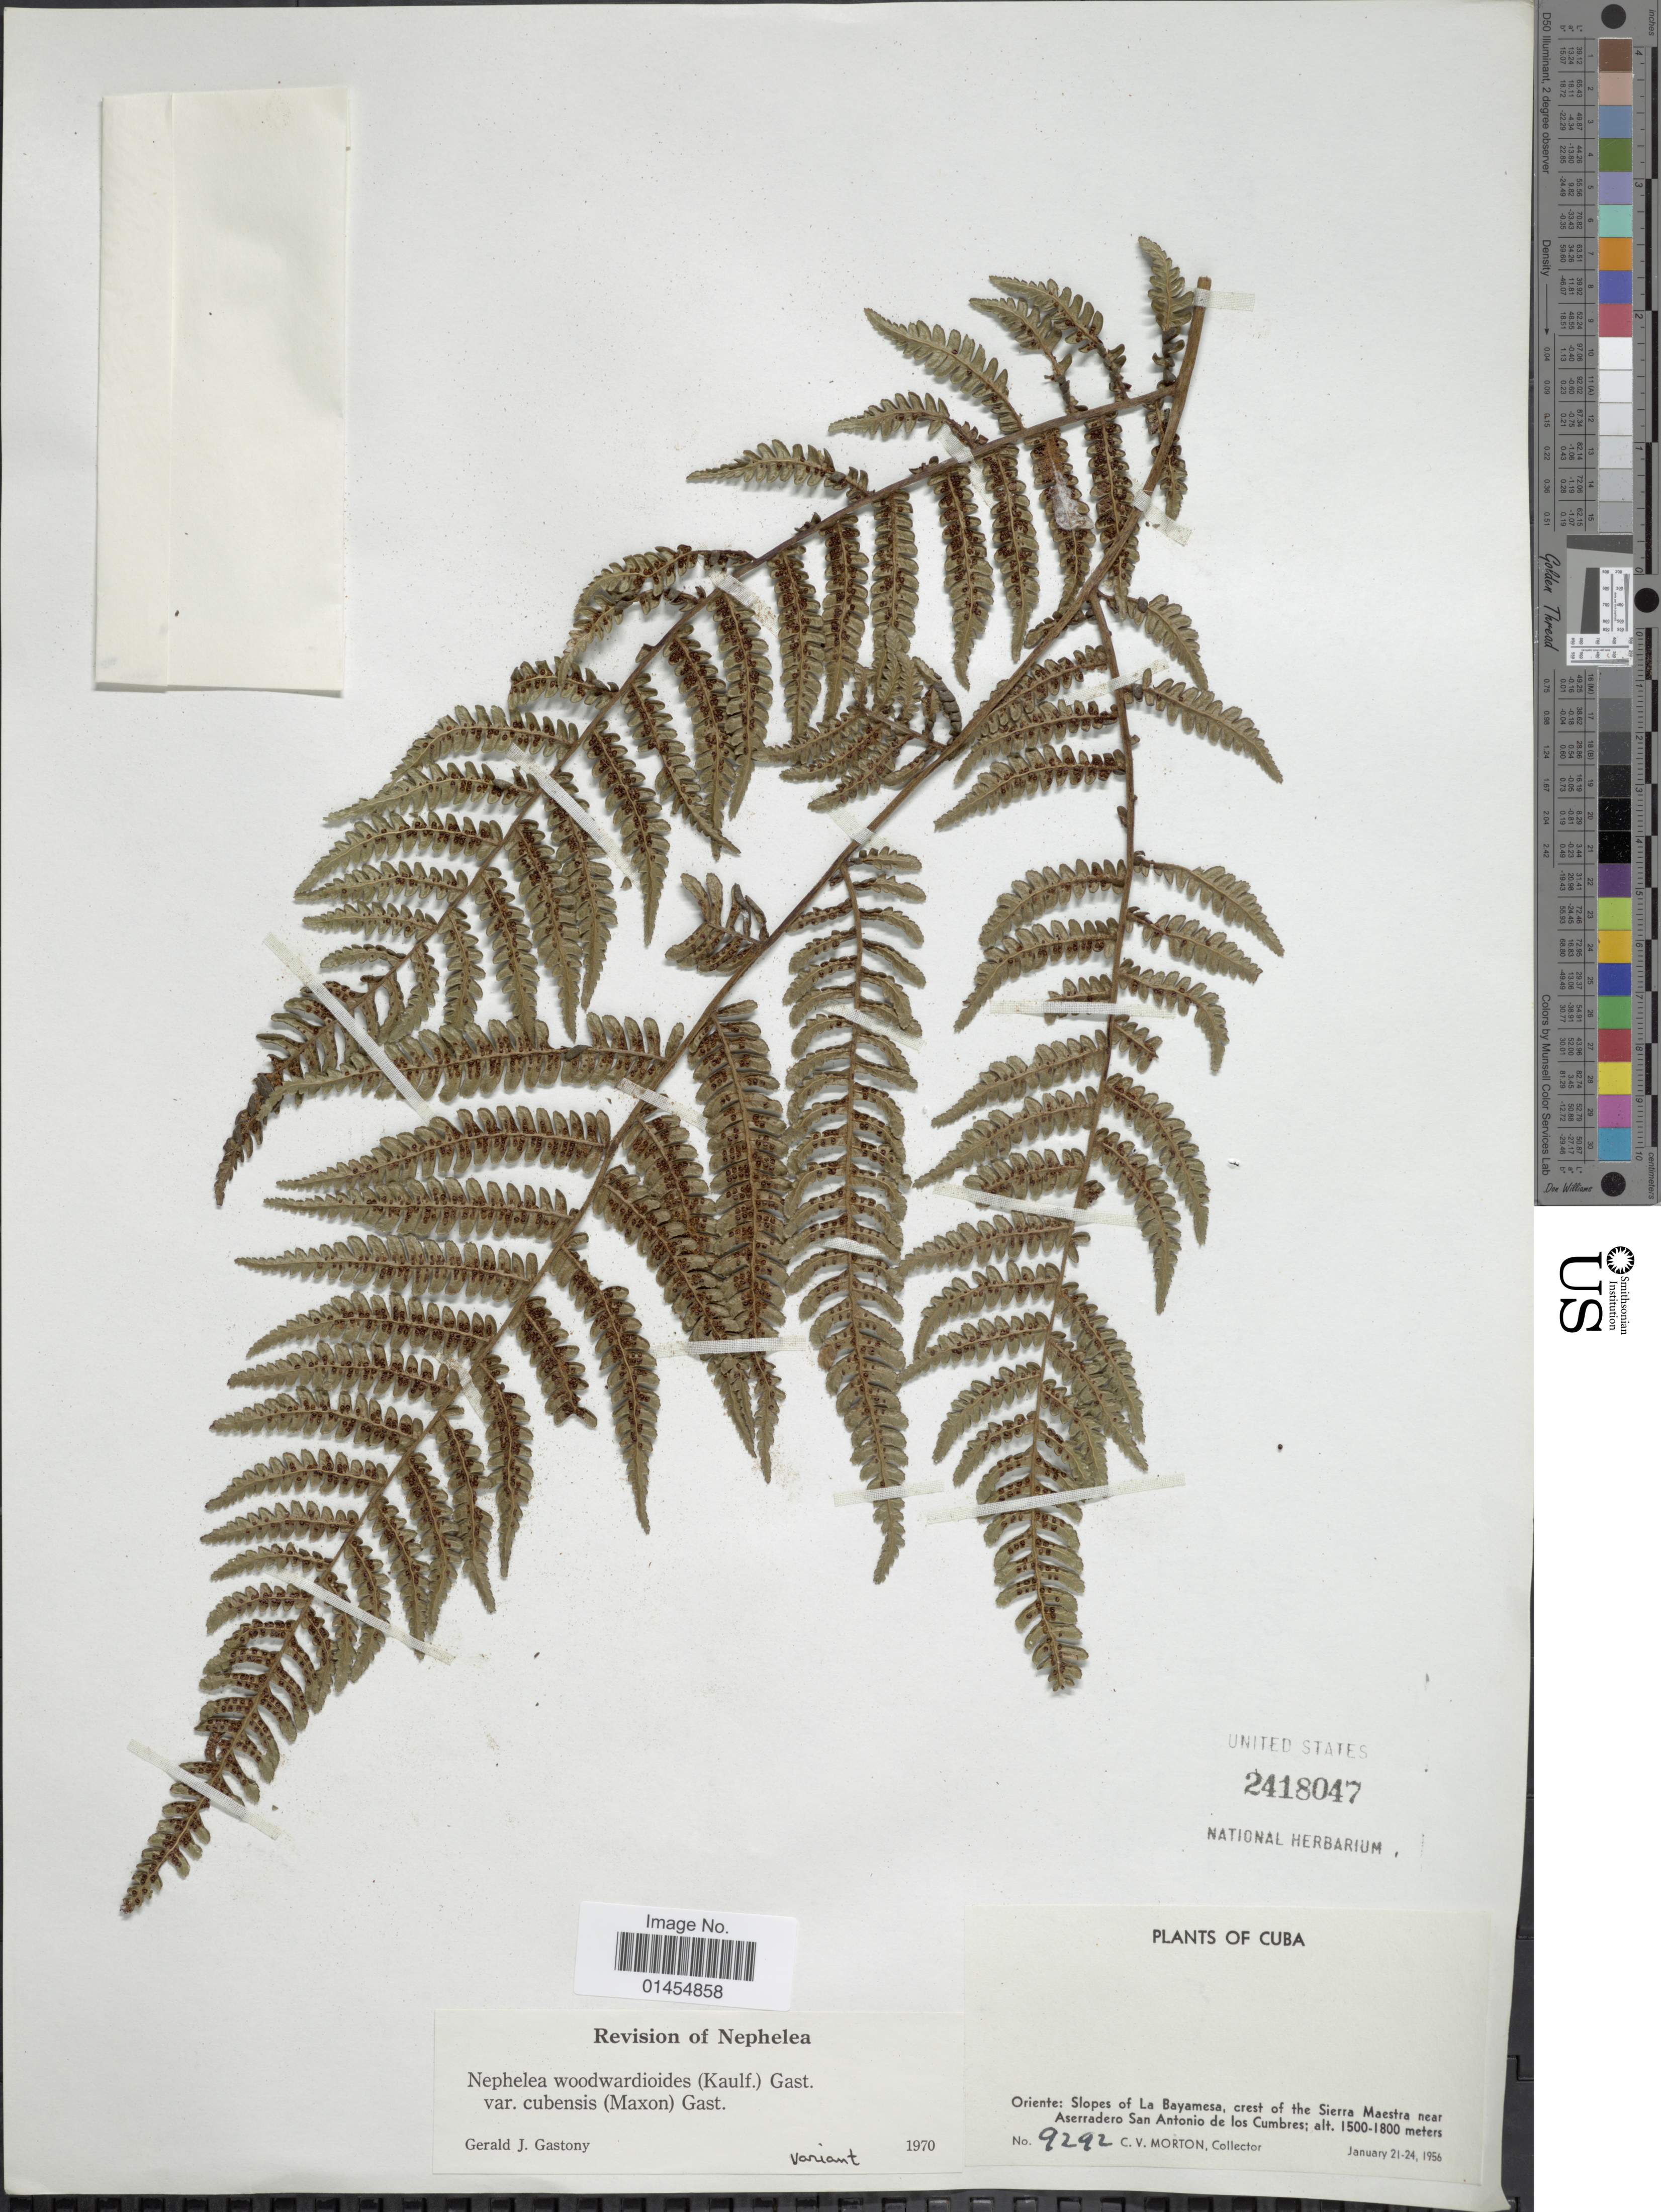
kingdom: Plantae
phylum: Tracheophyta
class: Polypodiopsida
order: Cyatheales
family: Cyatheaceae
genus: Alsophila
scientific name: Alsophila woodwardioides var. cubensis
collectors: C. V. Morton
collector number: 9292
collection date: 1956-01-21/1956-01-24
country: Cuba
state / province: Oriente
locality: Slopes of La Bayamesa, crest of the Sierra Maestra near Aserradero San Antonio de los Cumbres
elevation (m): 1500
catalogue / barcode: US 2418047